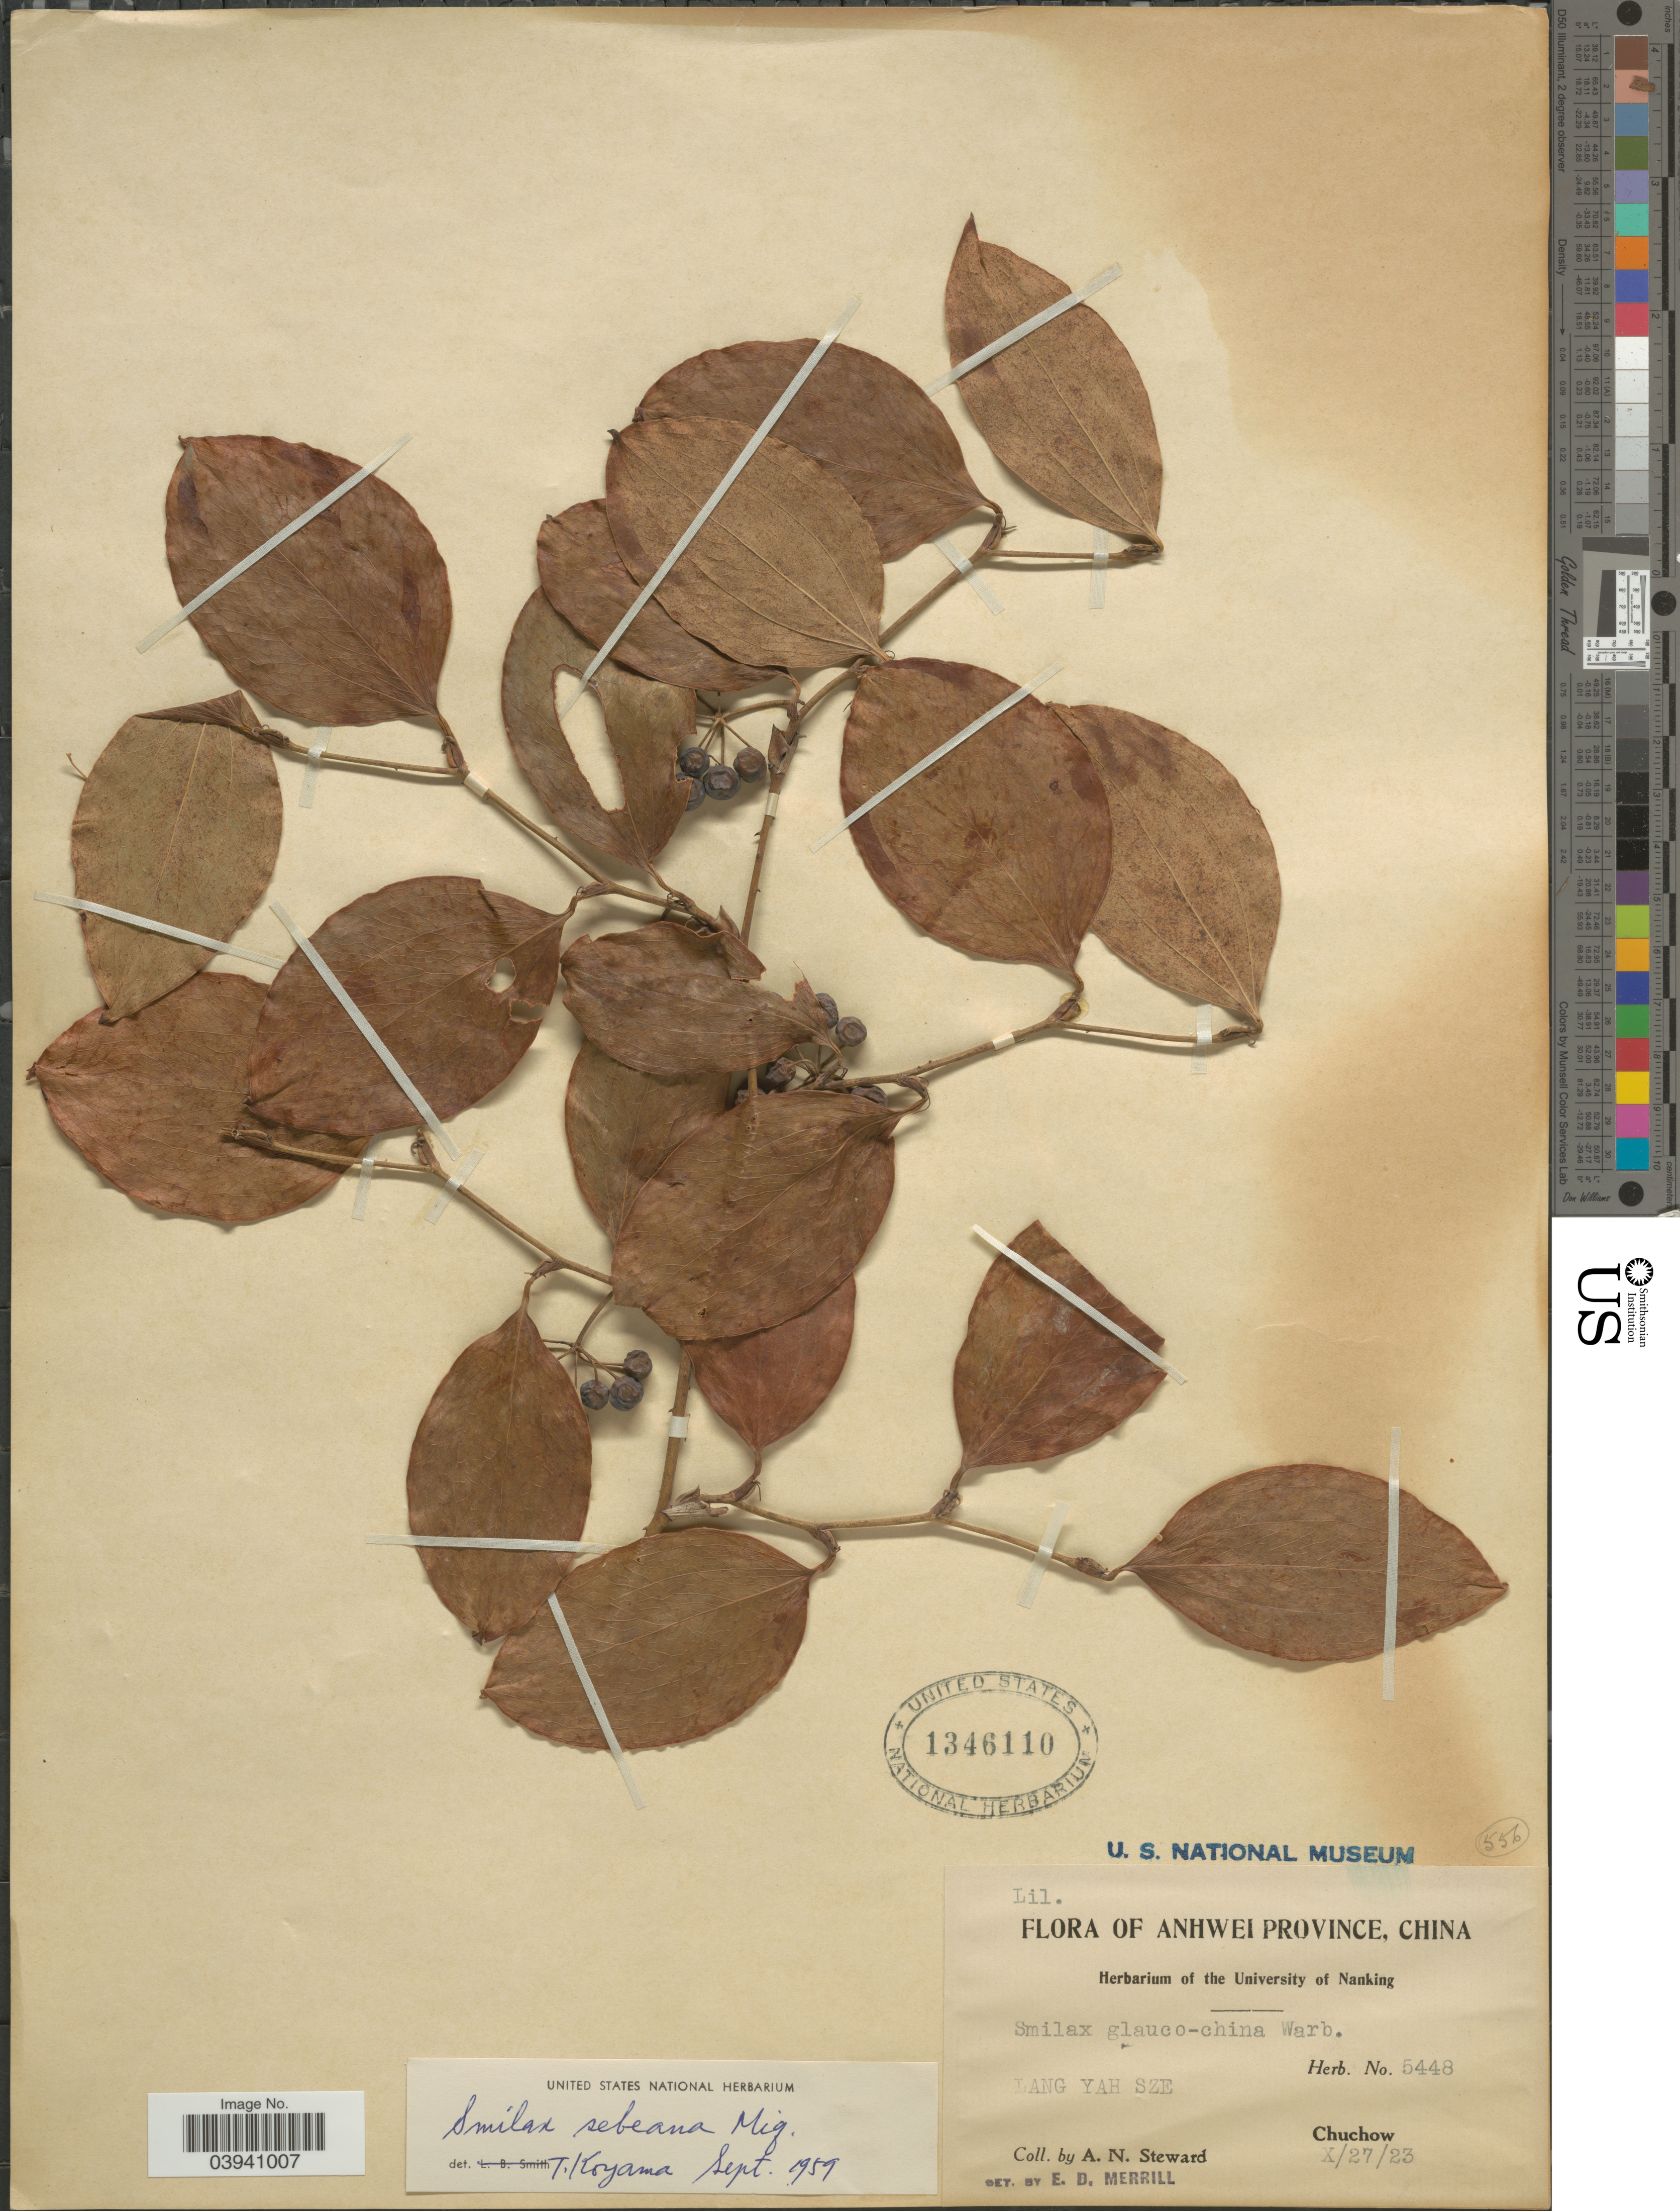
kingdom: Plantae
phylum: Tracheophyta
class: Liliopsida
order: Liliales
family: Smilacaceae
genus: Smilax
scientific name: Smilax sebeana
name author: Miq.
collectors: A. N. Steward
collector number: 5448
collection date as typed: Transcribed d/m/y: 27/10/23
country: China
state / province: Anhui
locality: Anhwei Province. Lang Yah Sze. Chuchow.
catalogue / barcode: US 1346110